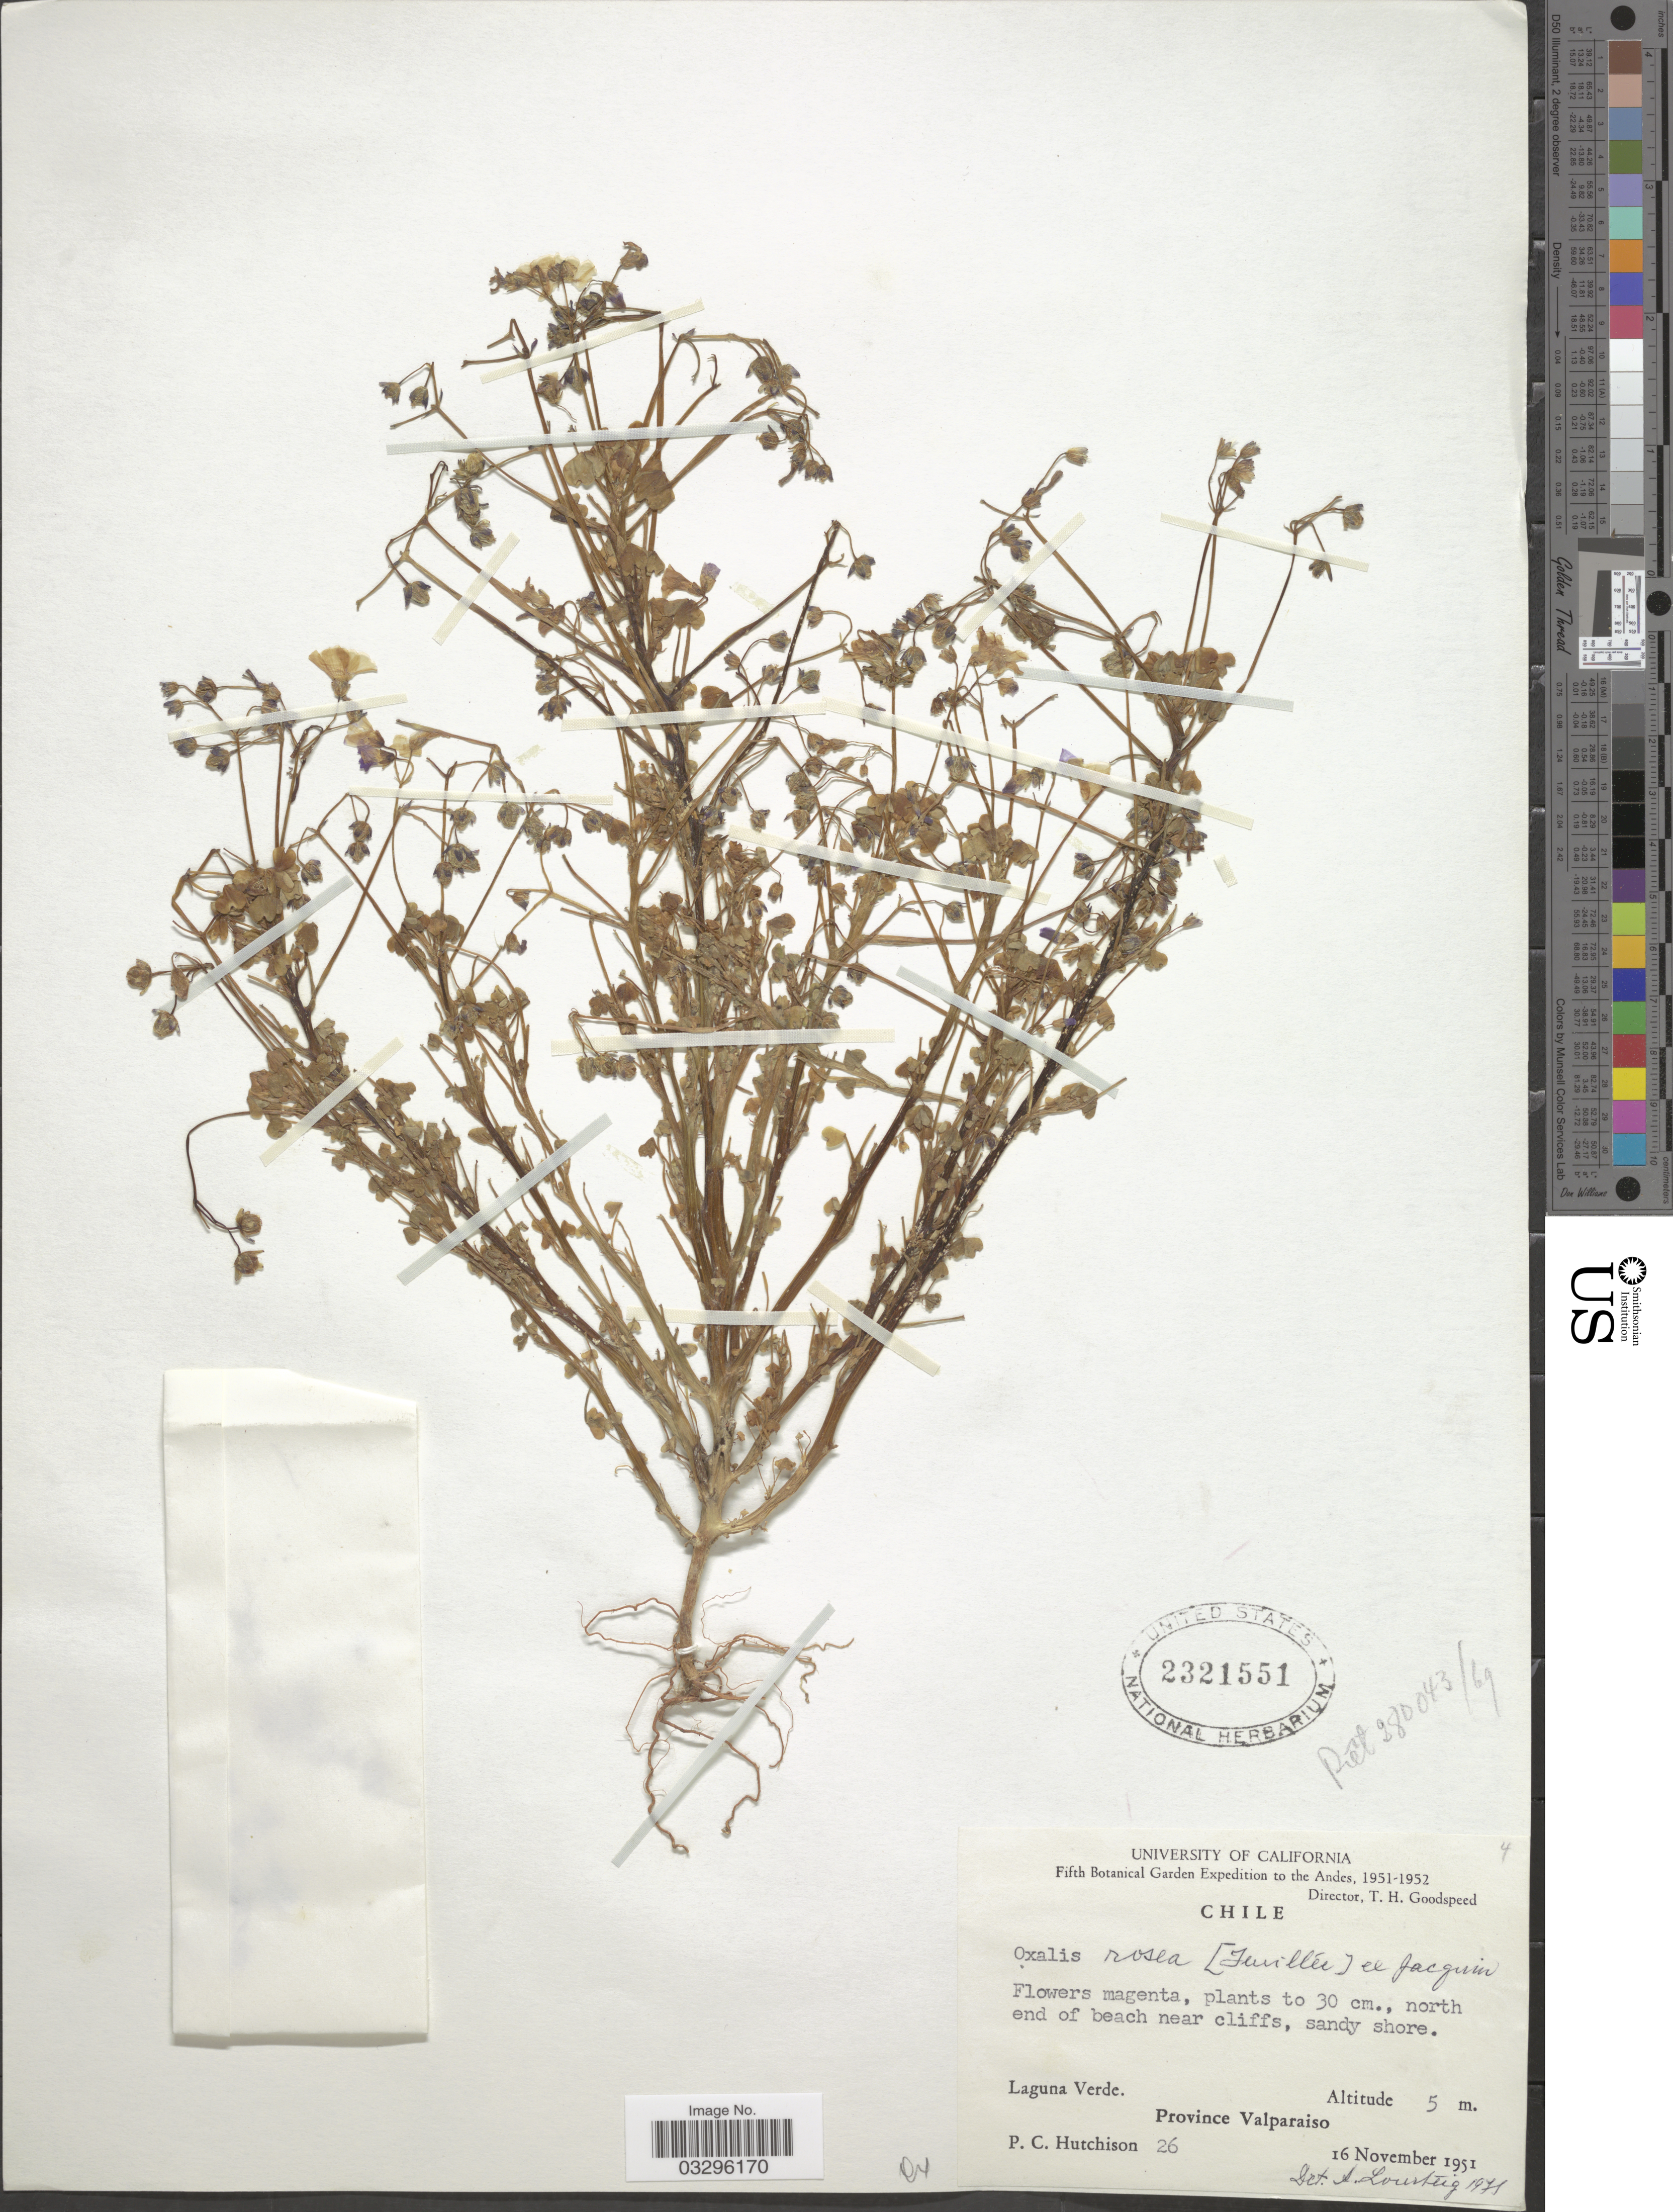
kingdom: Plantae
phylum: Tracheophyta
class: Magnoliopsida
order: Oxalidales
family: Oxalidaceae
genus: Oxalis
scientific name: Oxalis rosea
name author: Jacq.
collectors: P. C. Hutchison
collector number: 26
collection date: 1951-11-16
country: Chile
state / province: Valparaíso (V)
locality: Andes. Laguna Verde.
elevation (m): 5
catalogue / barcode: US 2321551